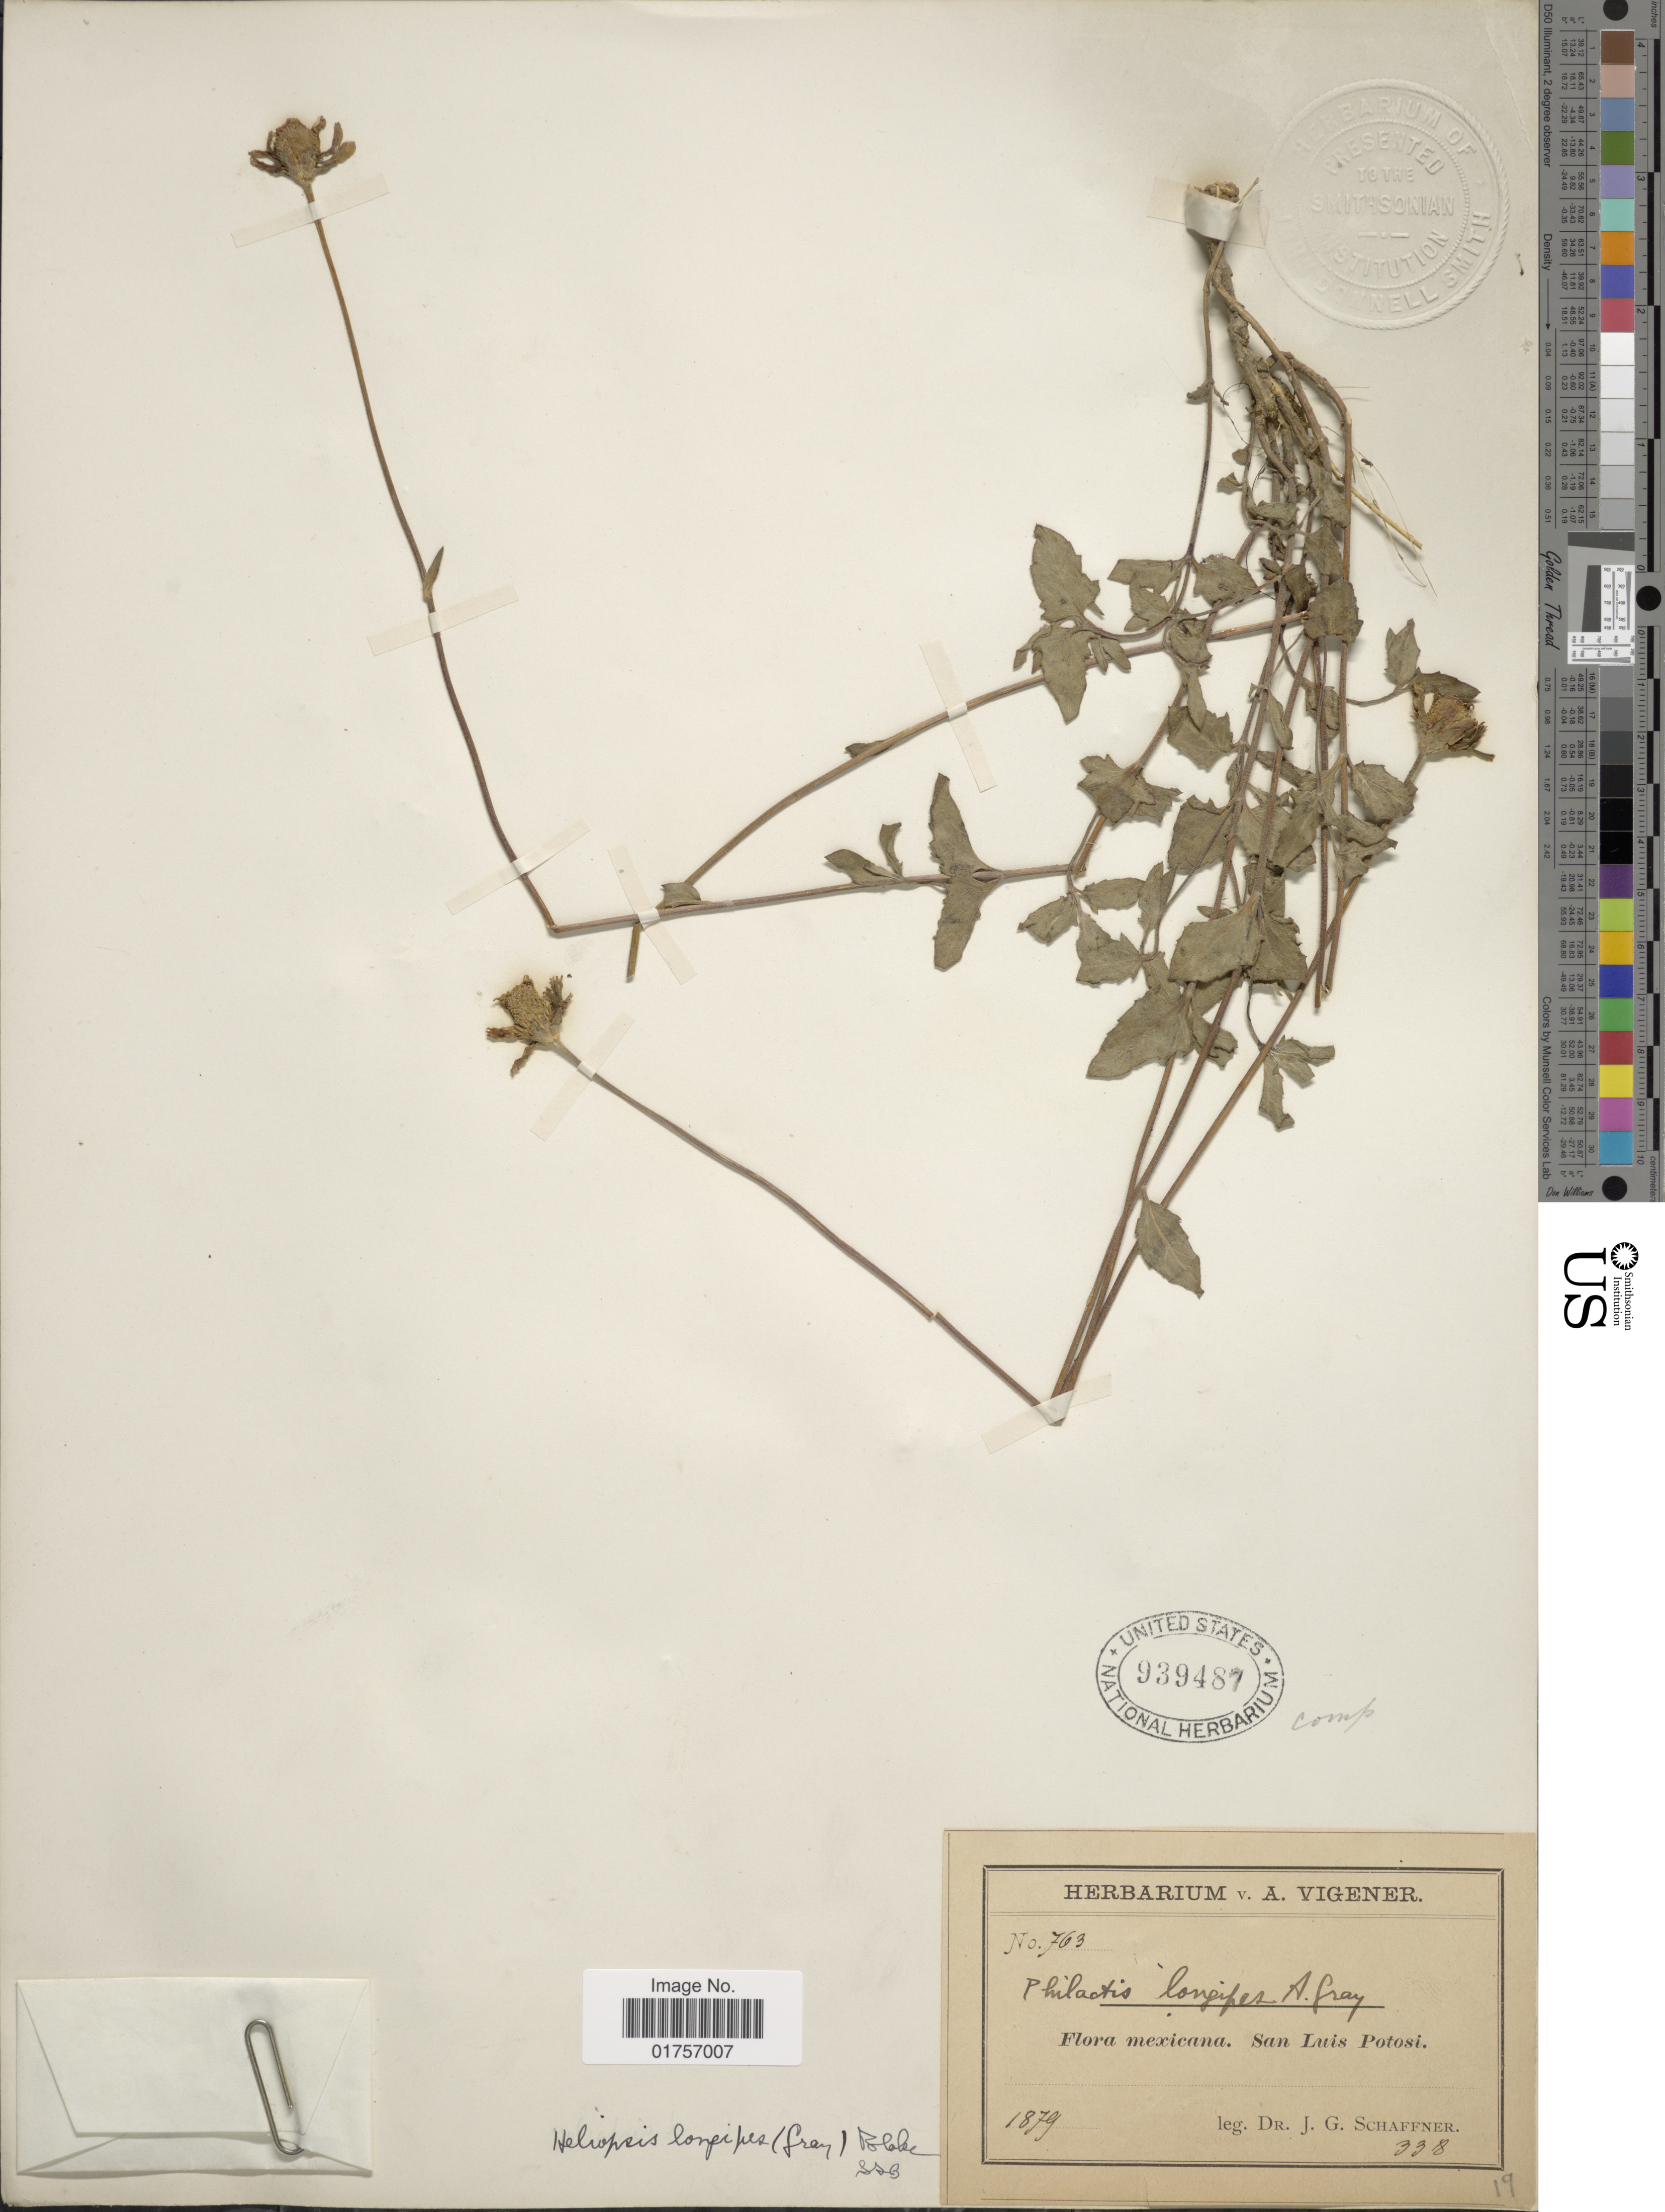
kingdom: Plantae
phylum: Tracheophyta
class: Magnoliopsida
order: Asterales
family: Asteraceae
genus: Heliopsis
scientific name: Heliopsis longipes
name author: (A. Gray) S.F. Blake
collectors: J. G. Schaffner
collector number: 763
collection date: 1879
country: Mexico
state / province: San Luis Potosí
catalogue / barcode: US 939487